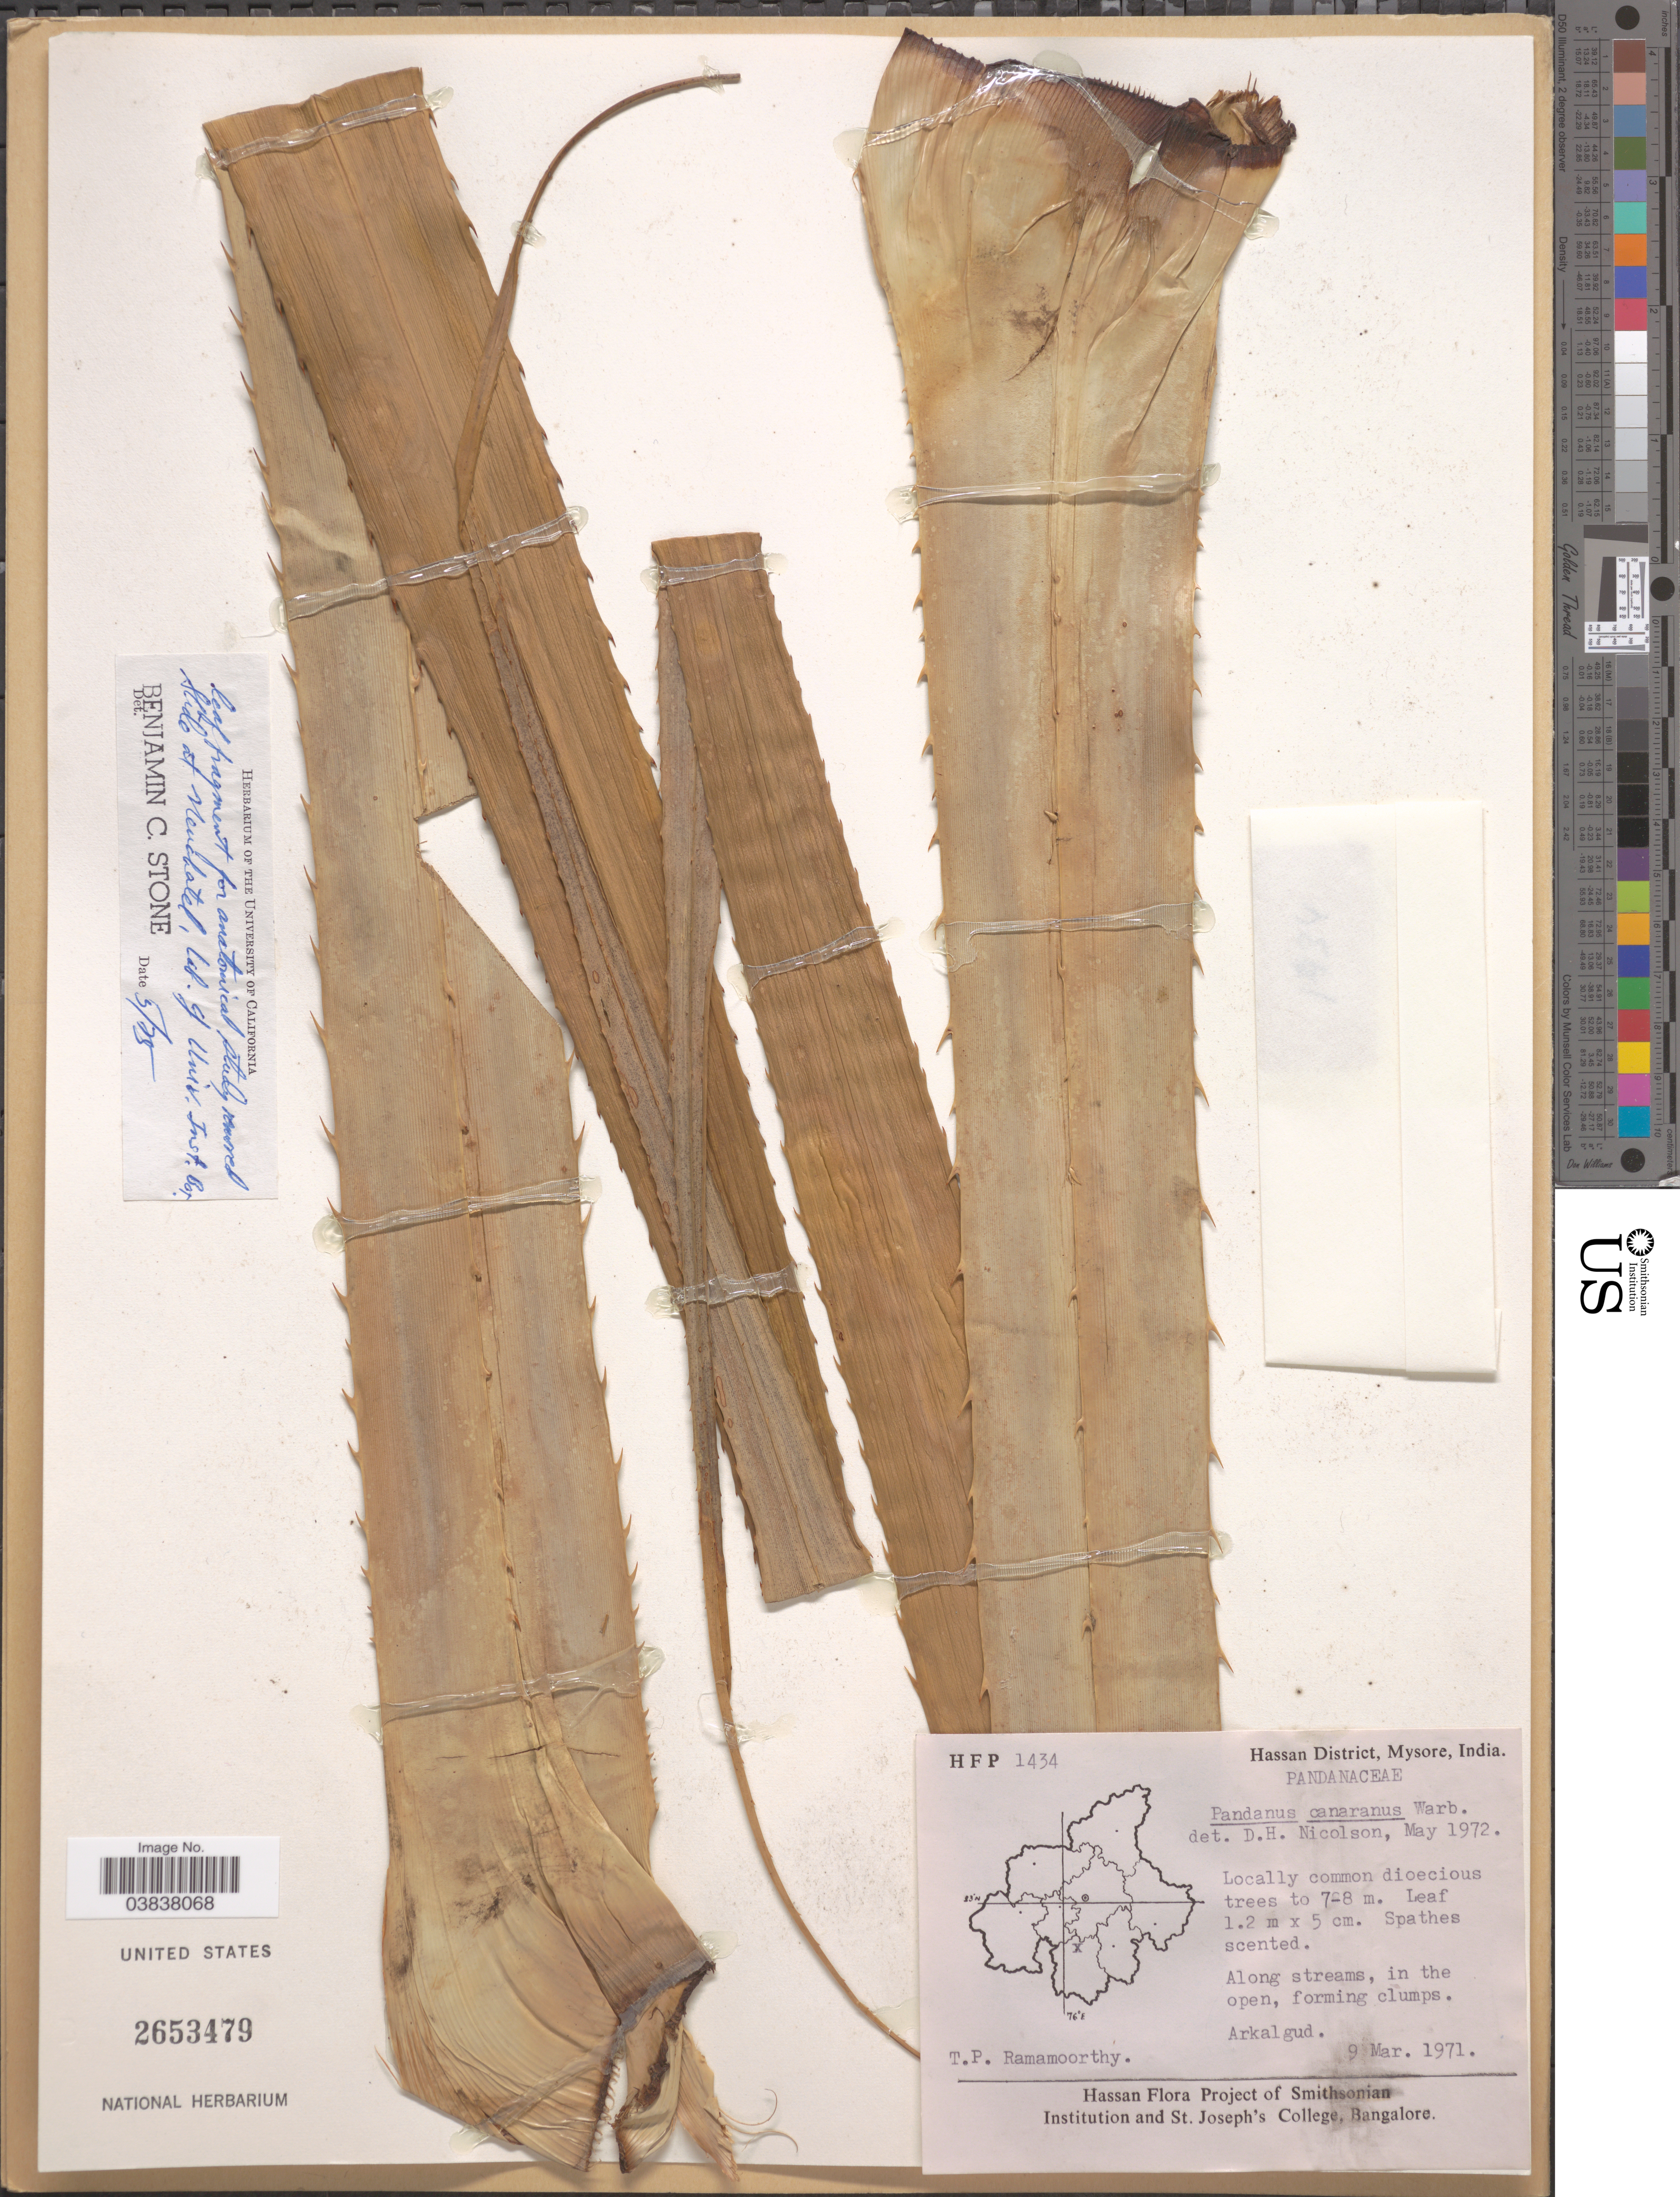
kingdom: Plantae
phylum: Tracheophyta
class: Liliopsida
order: Pandanales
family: Pandanaceae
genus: Pandanus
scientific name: Pandanus canaranus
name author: Warb.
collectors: T. P. Ramamoorthy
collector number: HFP1434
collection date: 1971-03-09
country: India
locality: Hassan District, Mysore. Arkalgud.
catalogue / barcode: US 2653479